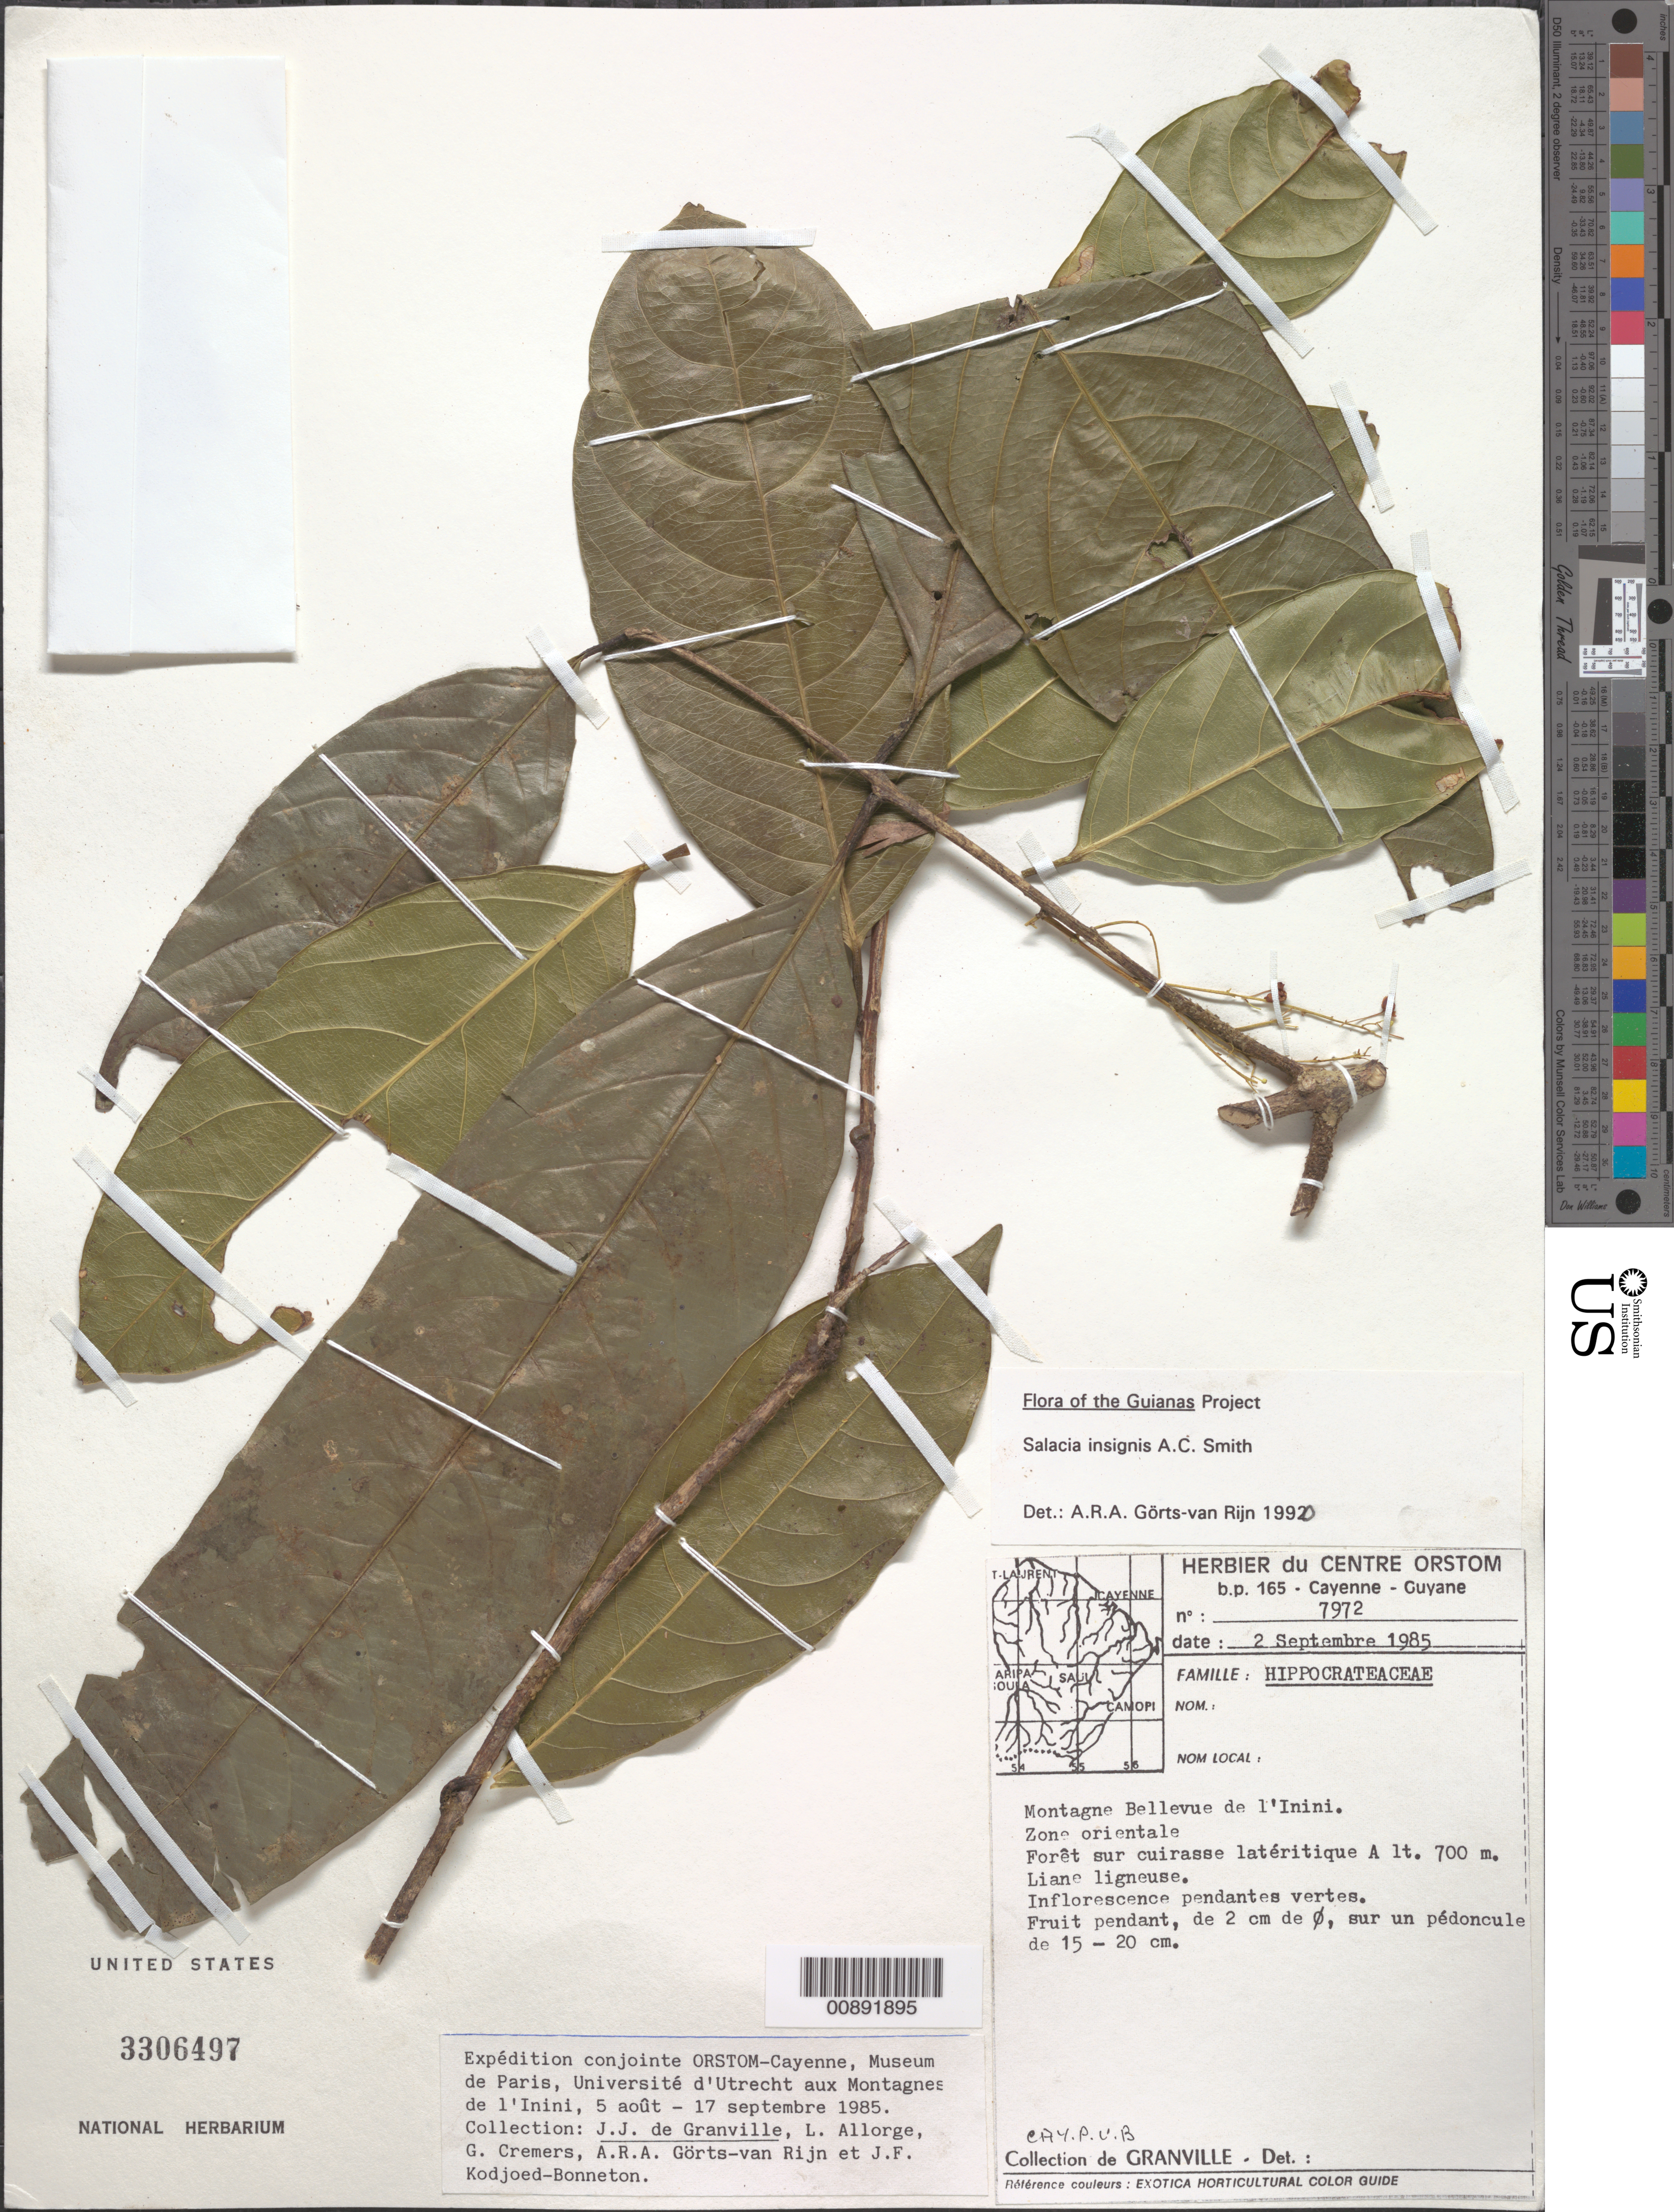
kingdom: Plantae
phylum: Tracheophyta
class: Magnoliopsida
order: Celastrales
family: Celastraceae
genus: Salacia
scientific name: Salacia insignis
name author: A.C. Sm.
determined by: Görts-van Rijn, A. R. A.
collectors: J.-J. de Granville, L. Allorge, G. Cremers, A. .R. A. Görts-van Rijn & J. Kodjoed-Bonneton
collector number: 7972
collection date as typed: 2-Sep-85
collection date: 1985-09-02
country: French Guiana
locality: Montagnes Bellevue de l'Inini, zone orientale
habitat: Forest on lateritic crust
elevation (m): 700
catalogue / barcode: US 3306497